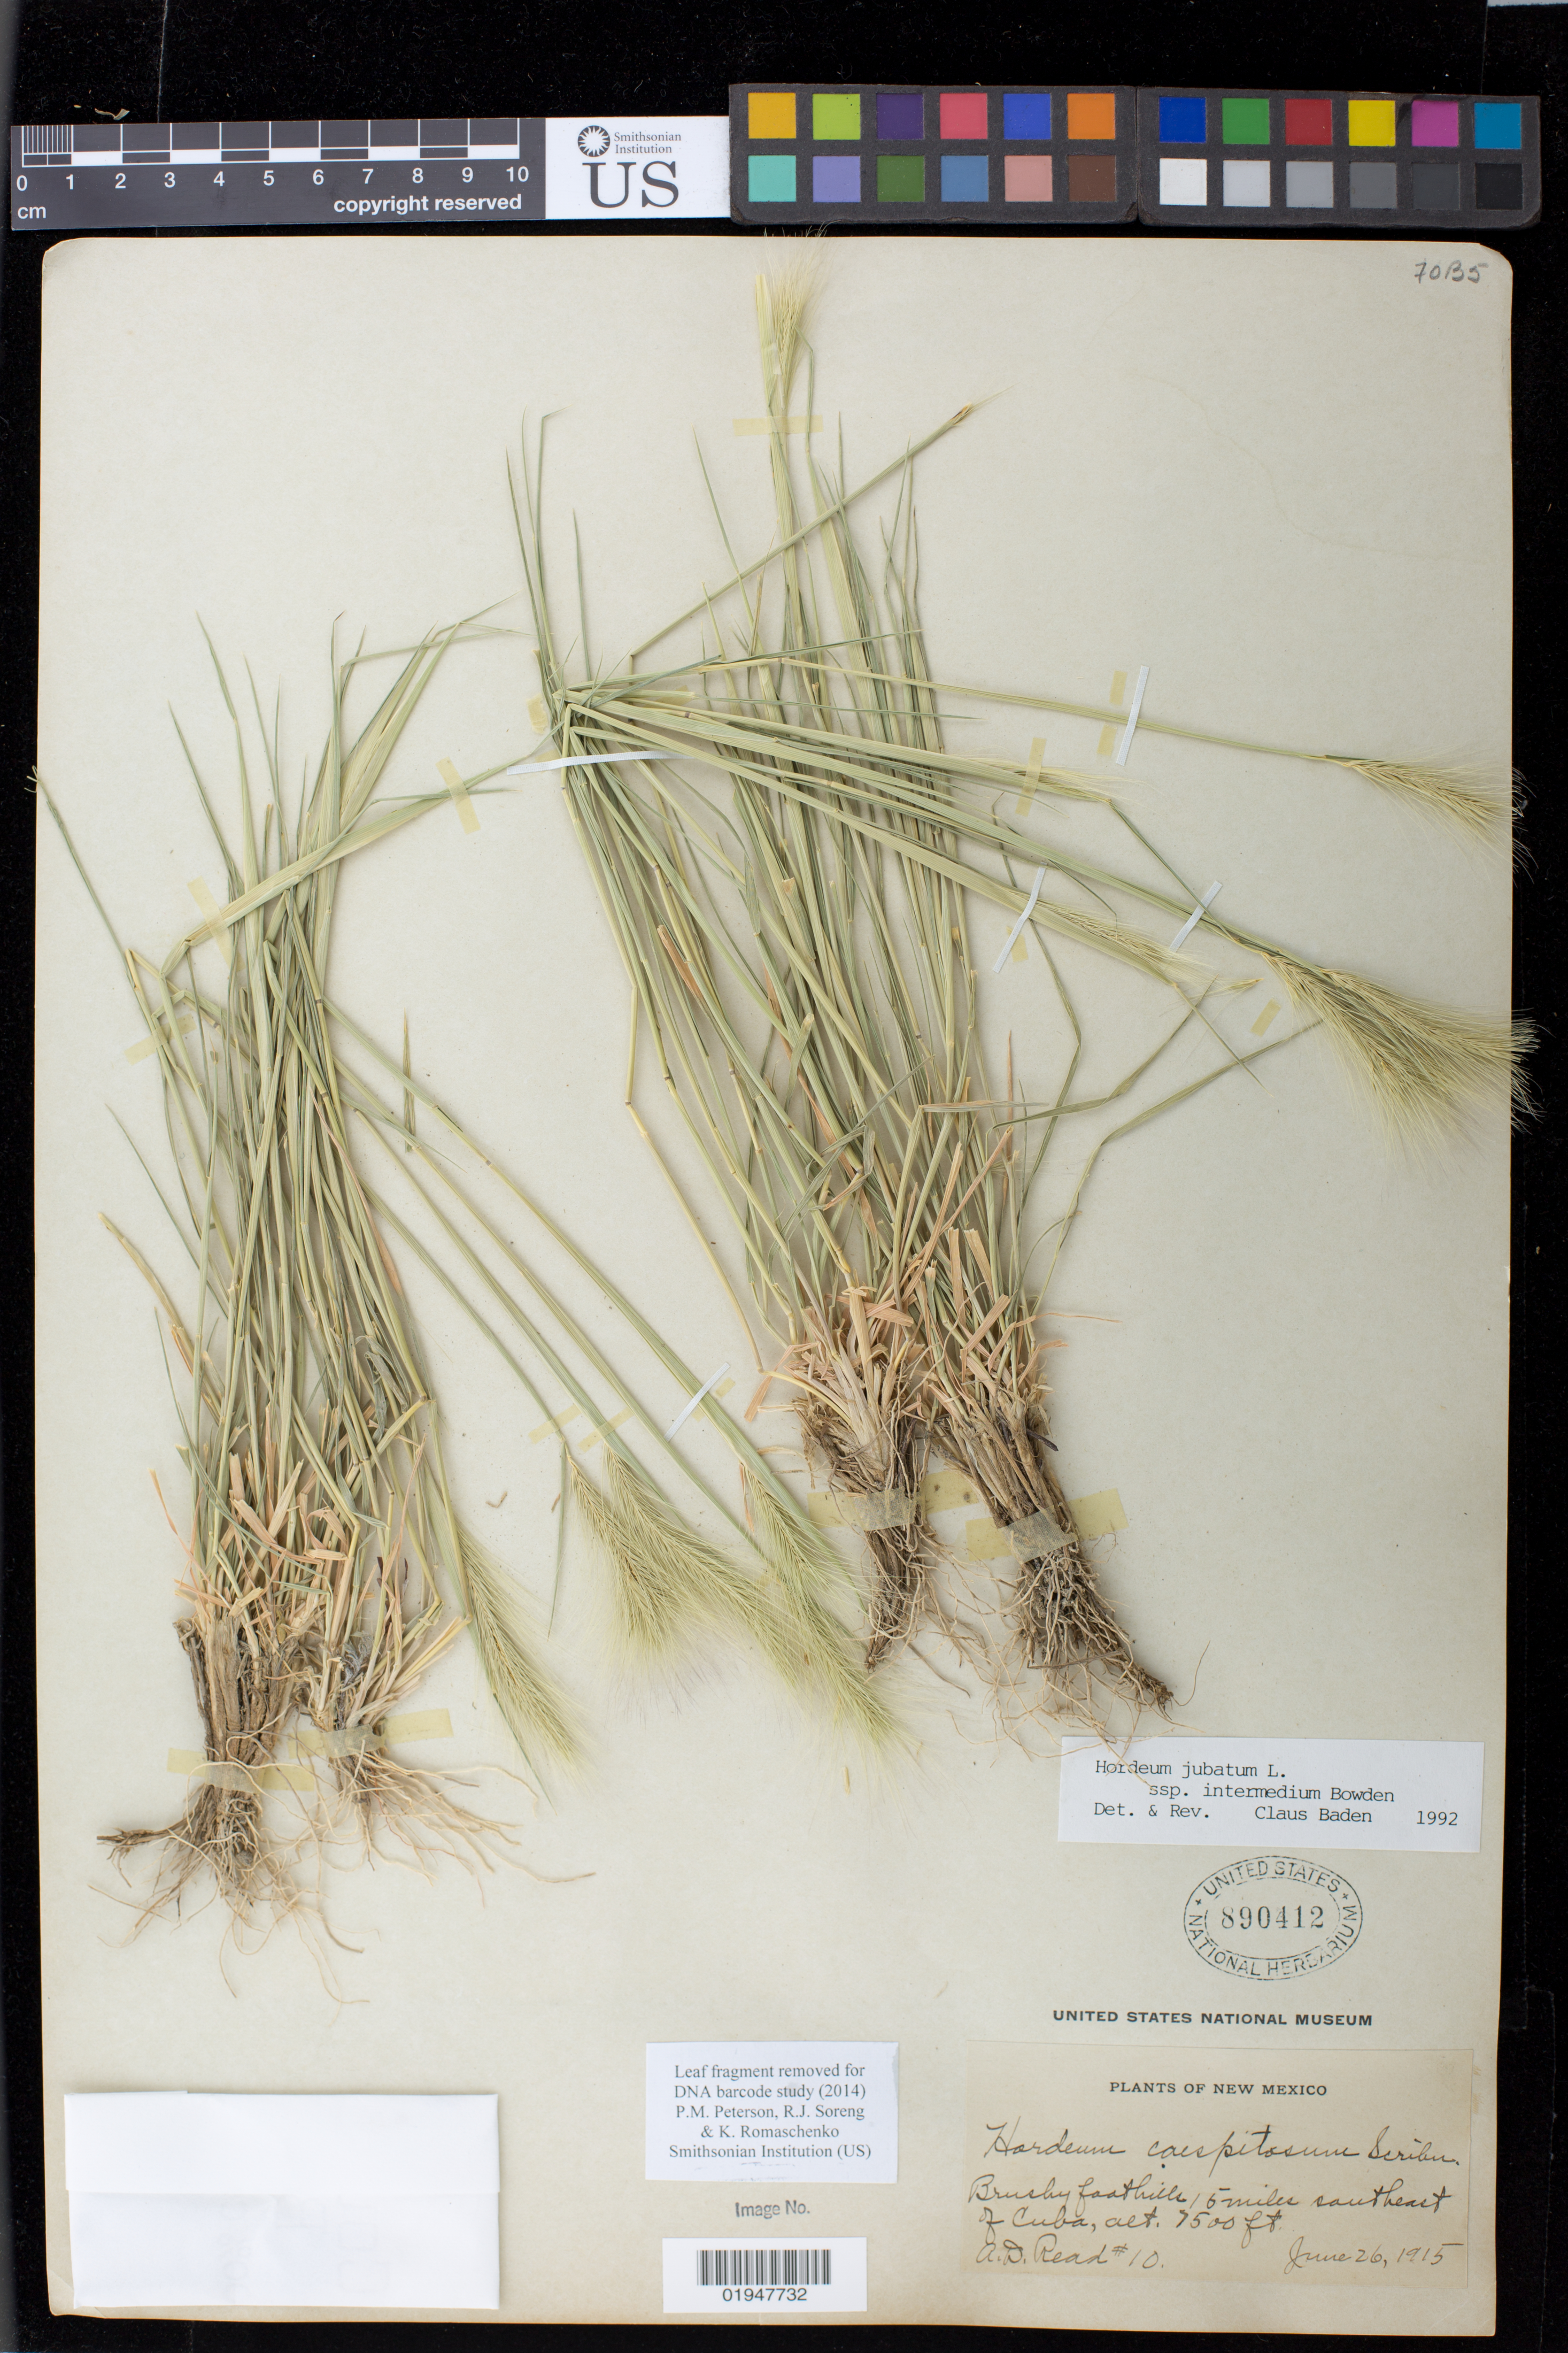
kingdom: Plantae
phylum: Tracheophyta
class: Liliopsida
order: Poales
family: Poaceae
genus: Hordeum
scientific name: Hordeum jubatum subsp. intermedium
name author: Bowden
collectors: A. D. Read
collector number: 10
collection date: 1915-06-26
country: United States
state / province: New Mexico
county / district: Sandoval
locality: Brushy foothills/5 miles southeast of Cuba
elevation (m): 2286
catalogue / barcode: US 890412